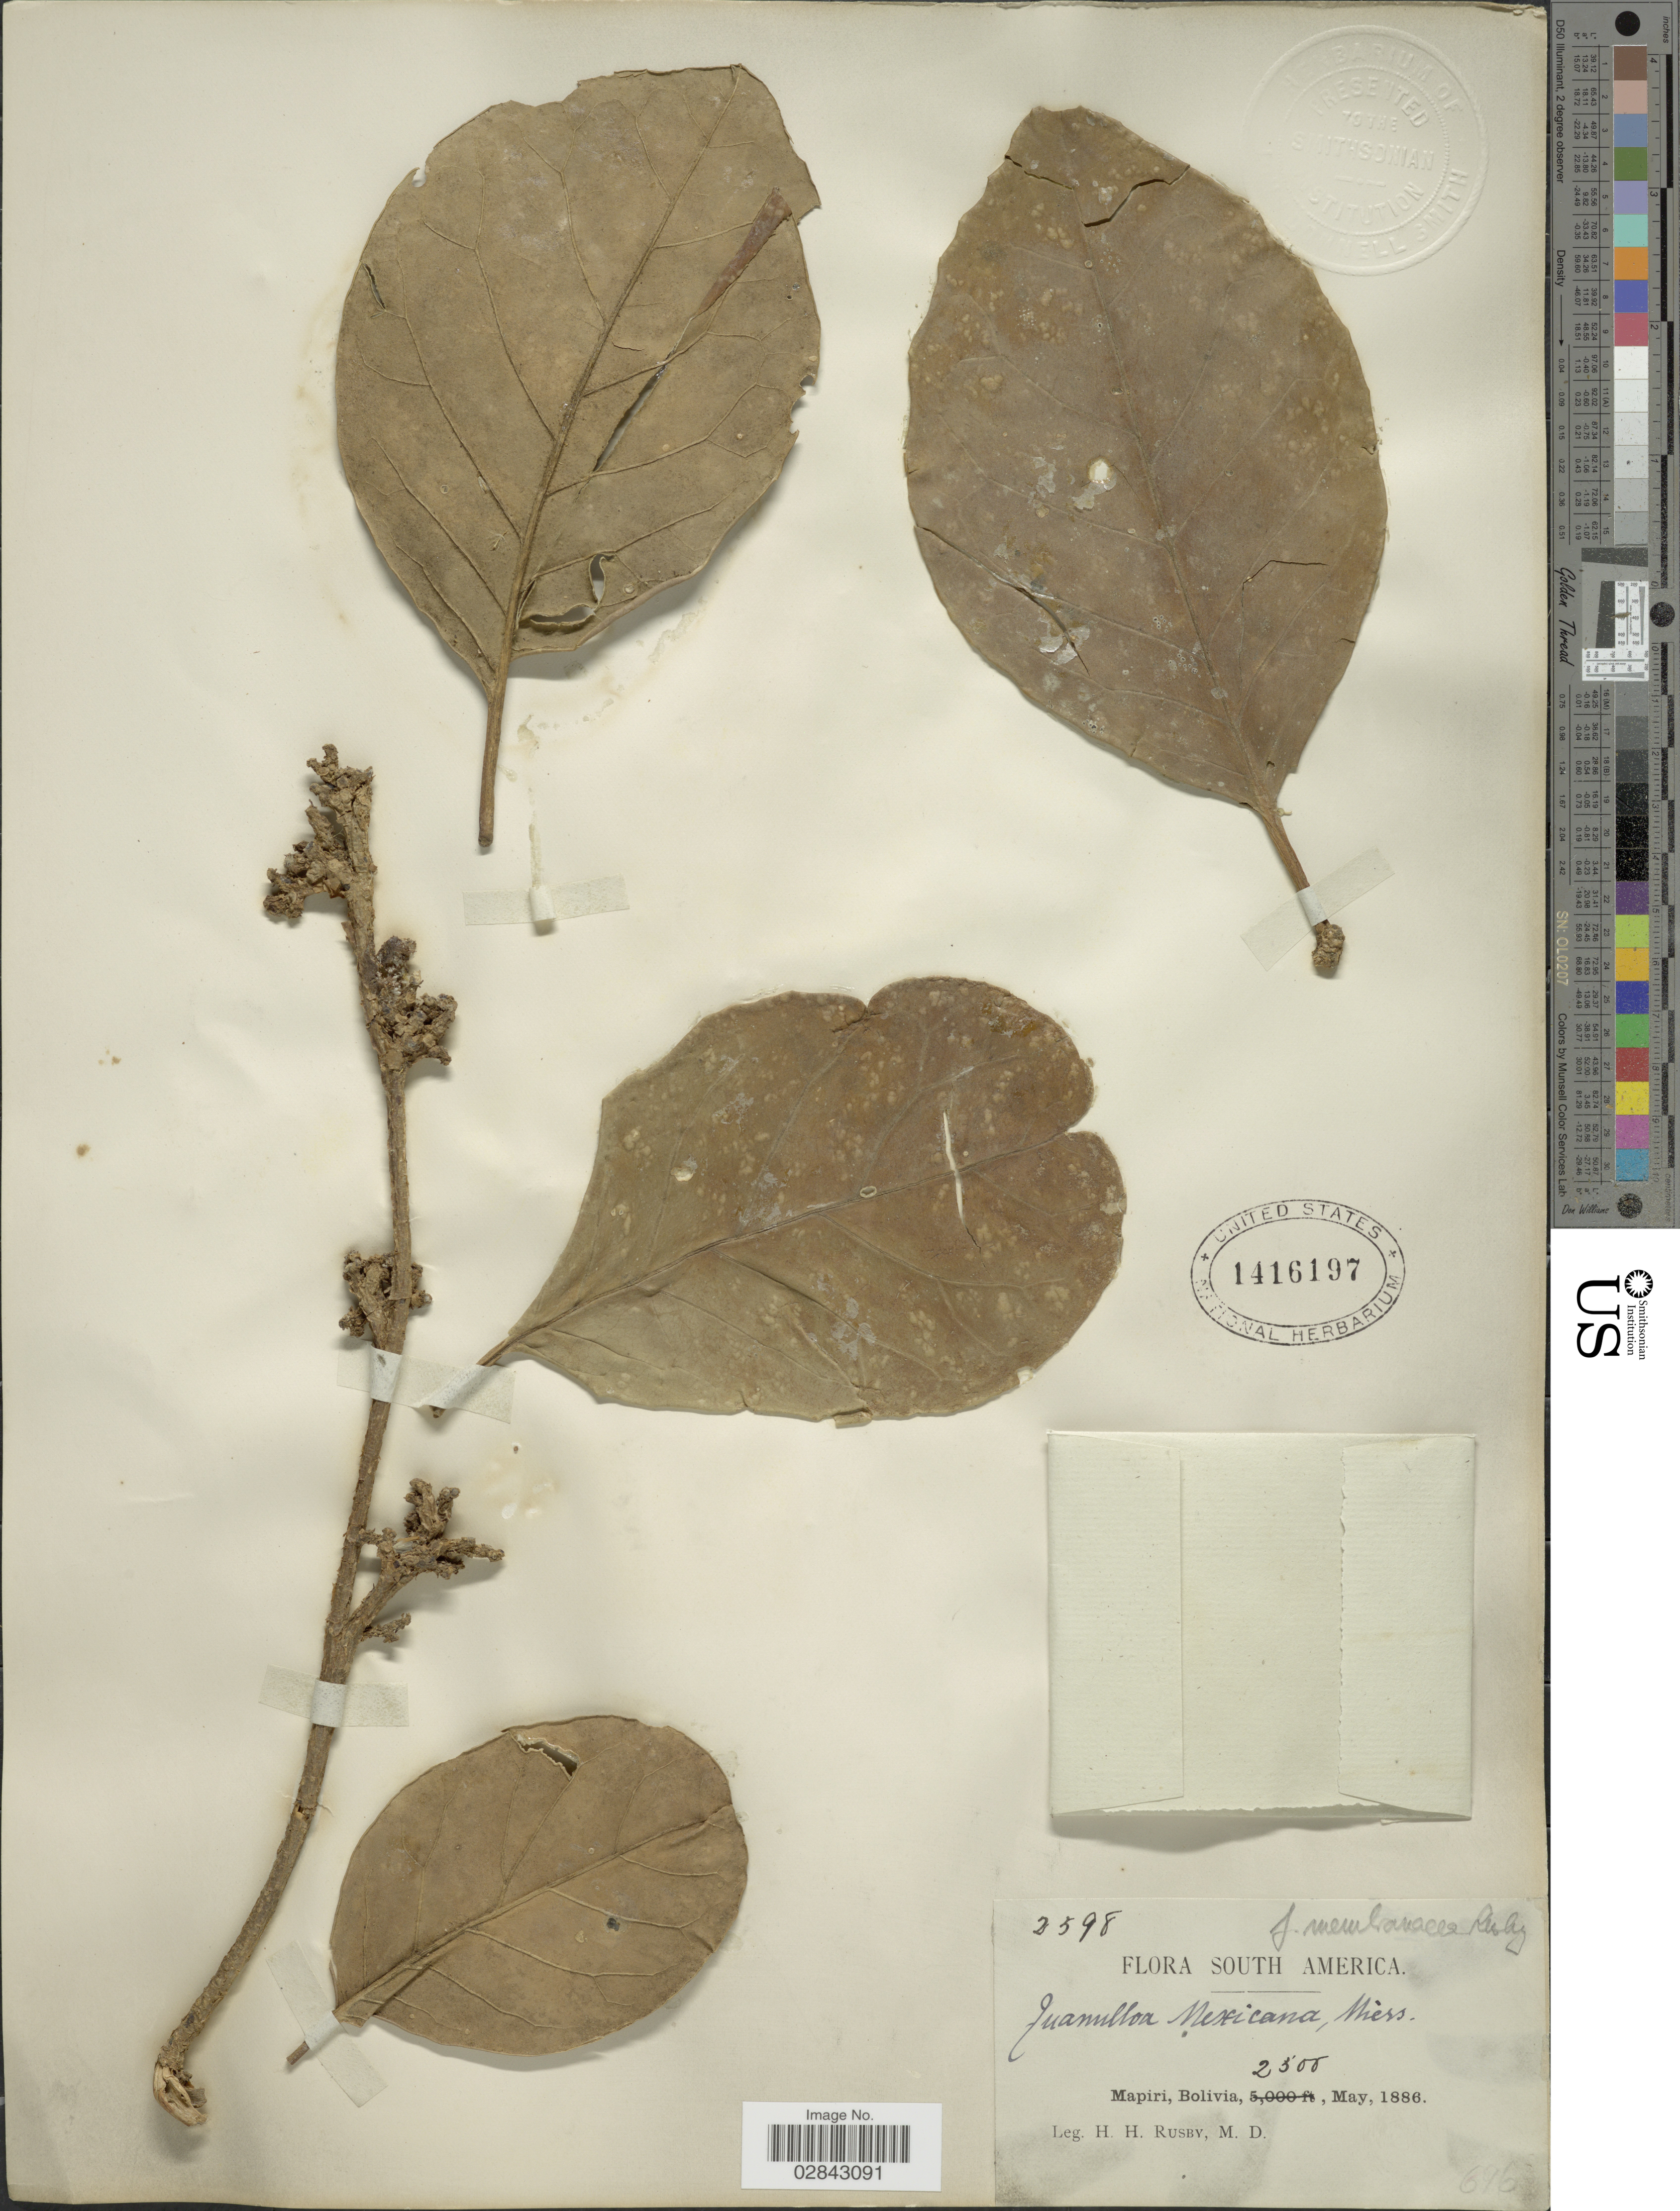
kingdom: Plantae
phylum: Tracheophyta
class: Magnoliopsida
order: Solanales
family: Solanaceae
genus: Juanulloa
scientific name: Juanulloa parasitica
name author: Ruiz & Pav.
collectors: H. H. Rusby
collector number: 2598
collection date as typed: May, 1886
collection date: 1886-05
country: Bolivia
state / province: La Páz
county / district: Larecaja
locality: Mapiri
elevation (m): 762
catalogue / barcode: US 1416197